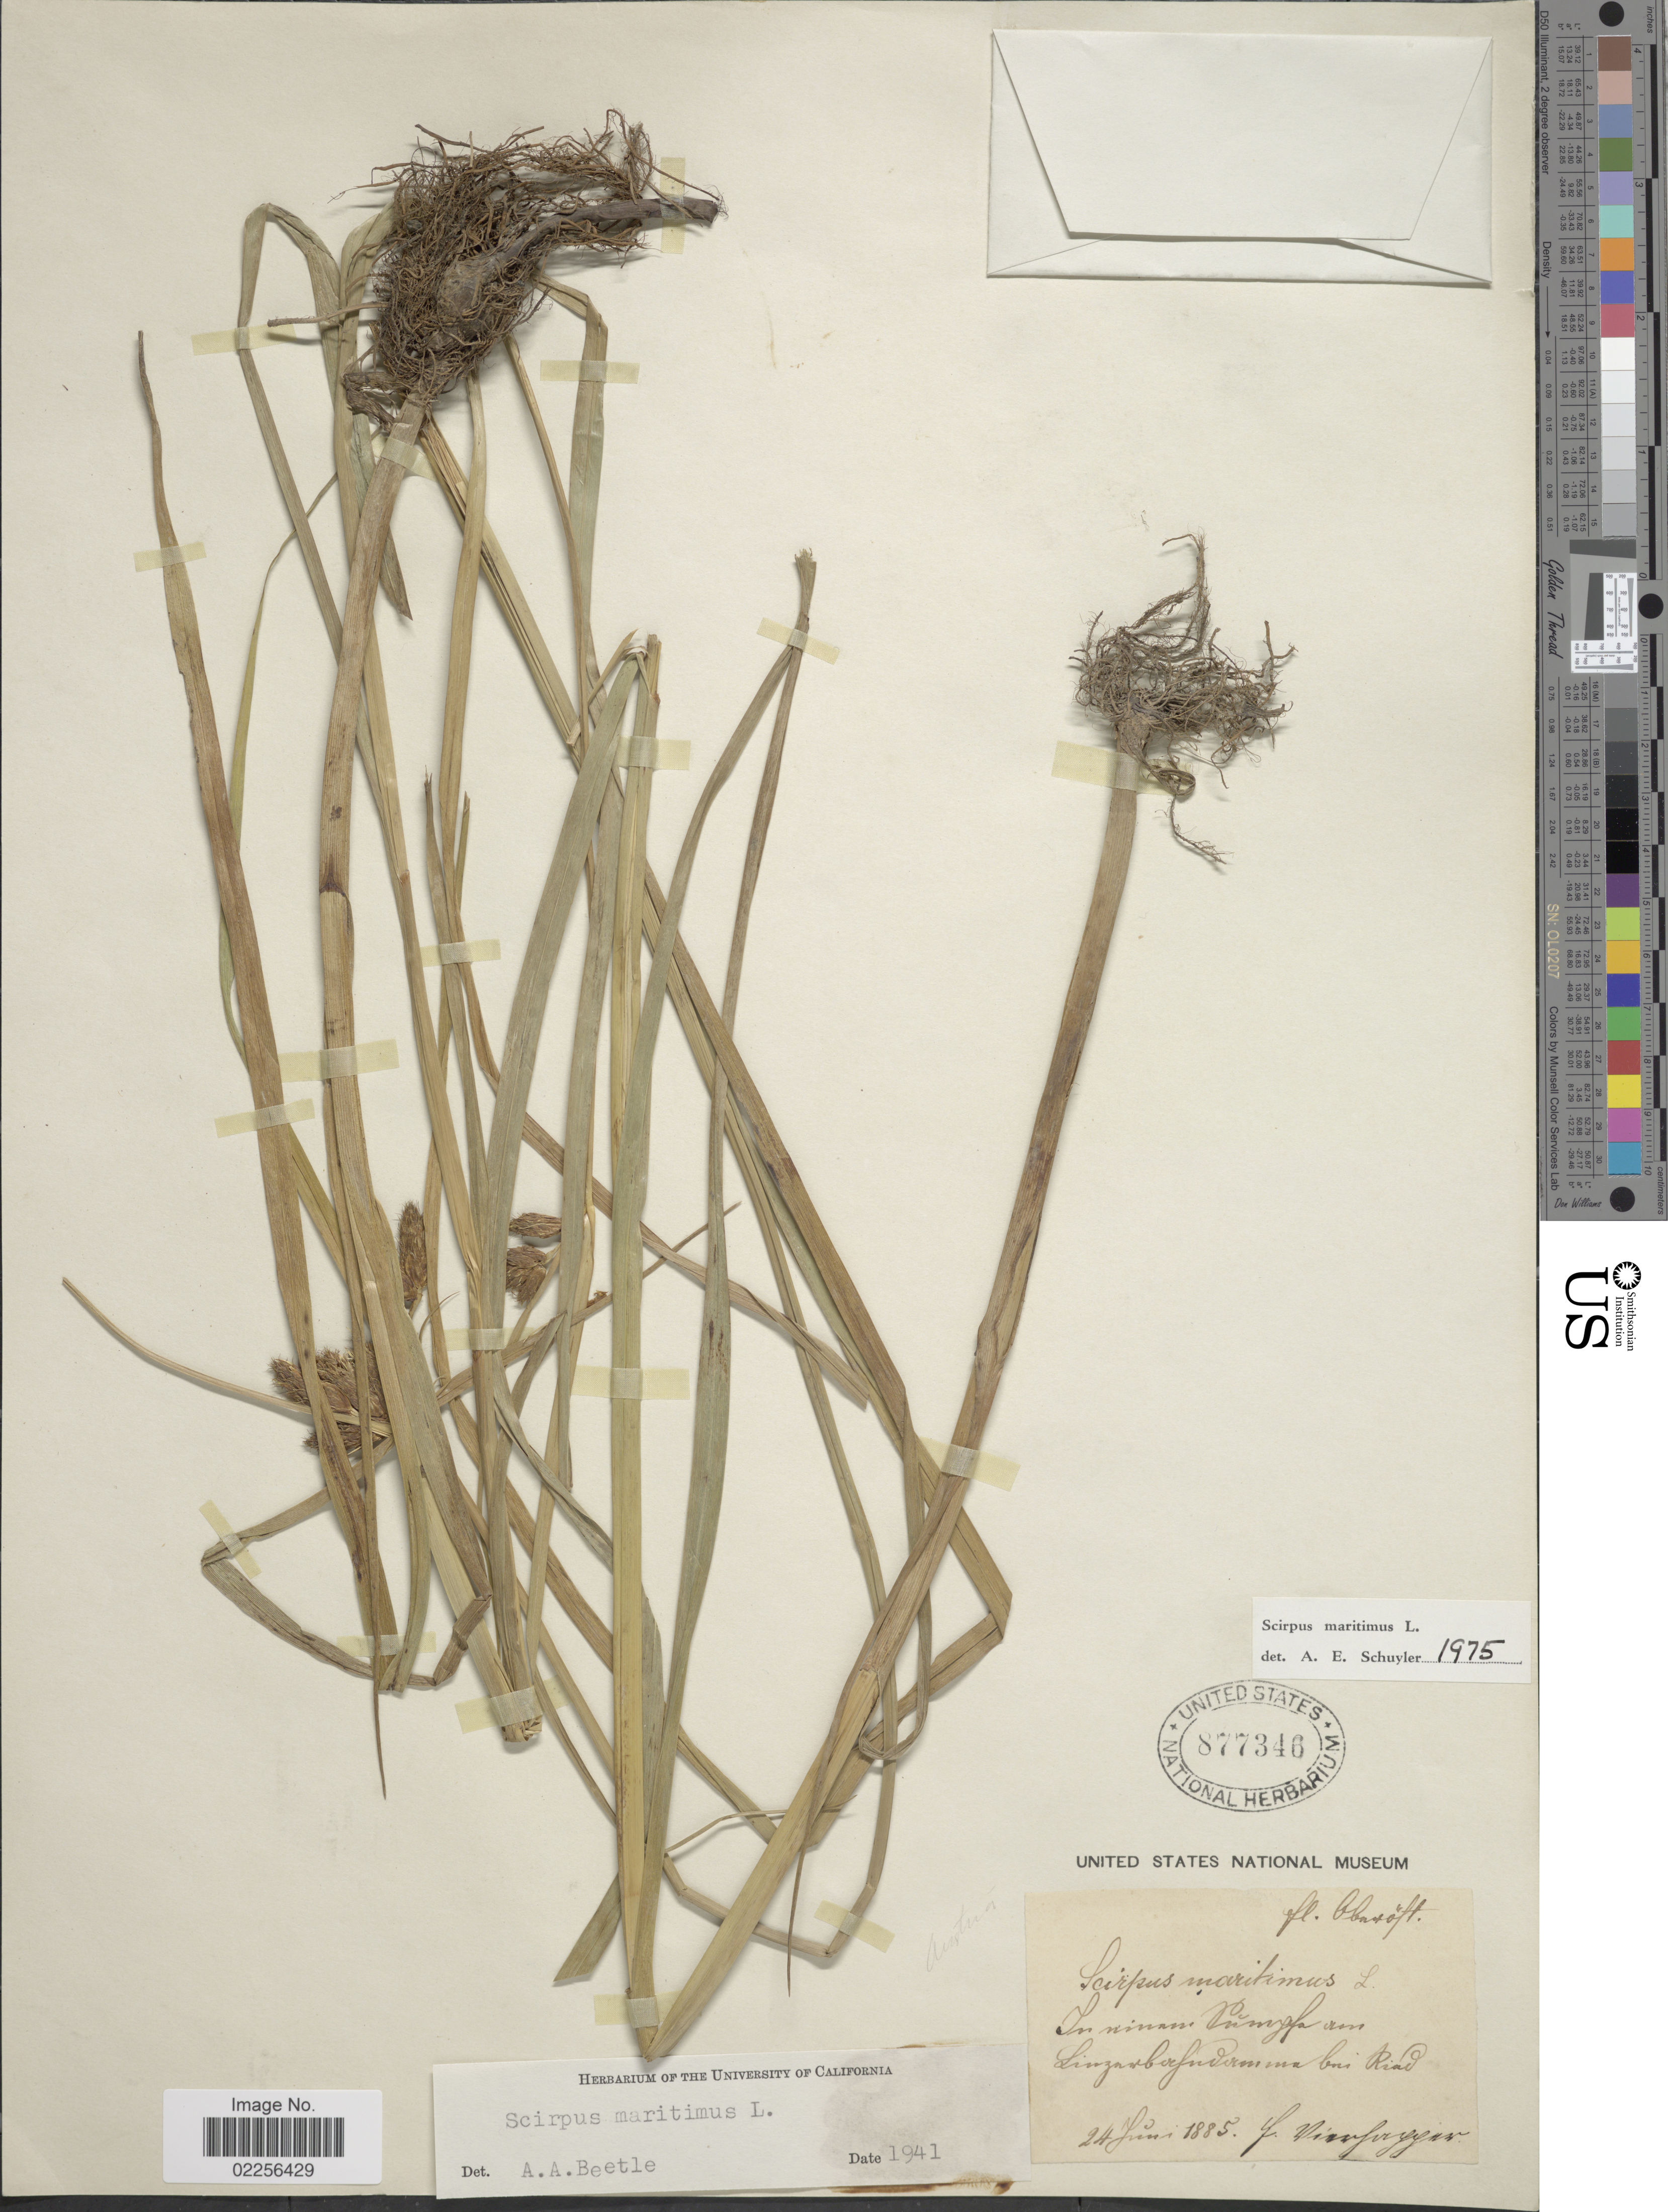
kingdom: Plantae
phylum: Tracheophyta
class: Liliopsida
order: Poales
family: Cyperaceae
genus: Bolboschoenus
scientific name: Bolboschoenus maritimus subsp. maritimus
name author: (L.) Palla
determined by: Strong, Mark T., (BOT), Smithsonian Institution - National Museum of Natural History (UNITED STATES)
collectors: F. Vierhapper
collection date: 1885-06-24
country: Austria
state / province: Oberosterreich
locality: Fl. Oberöst., in einem Sumpfe am Linzerbahndamm bei Ried.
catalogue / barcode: US 877346